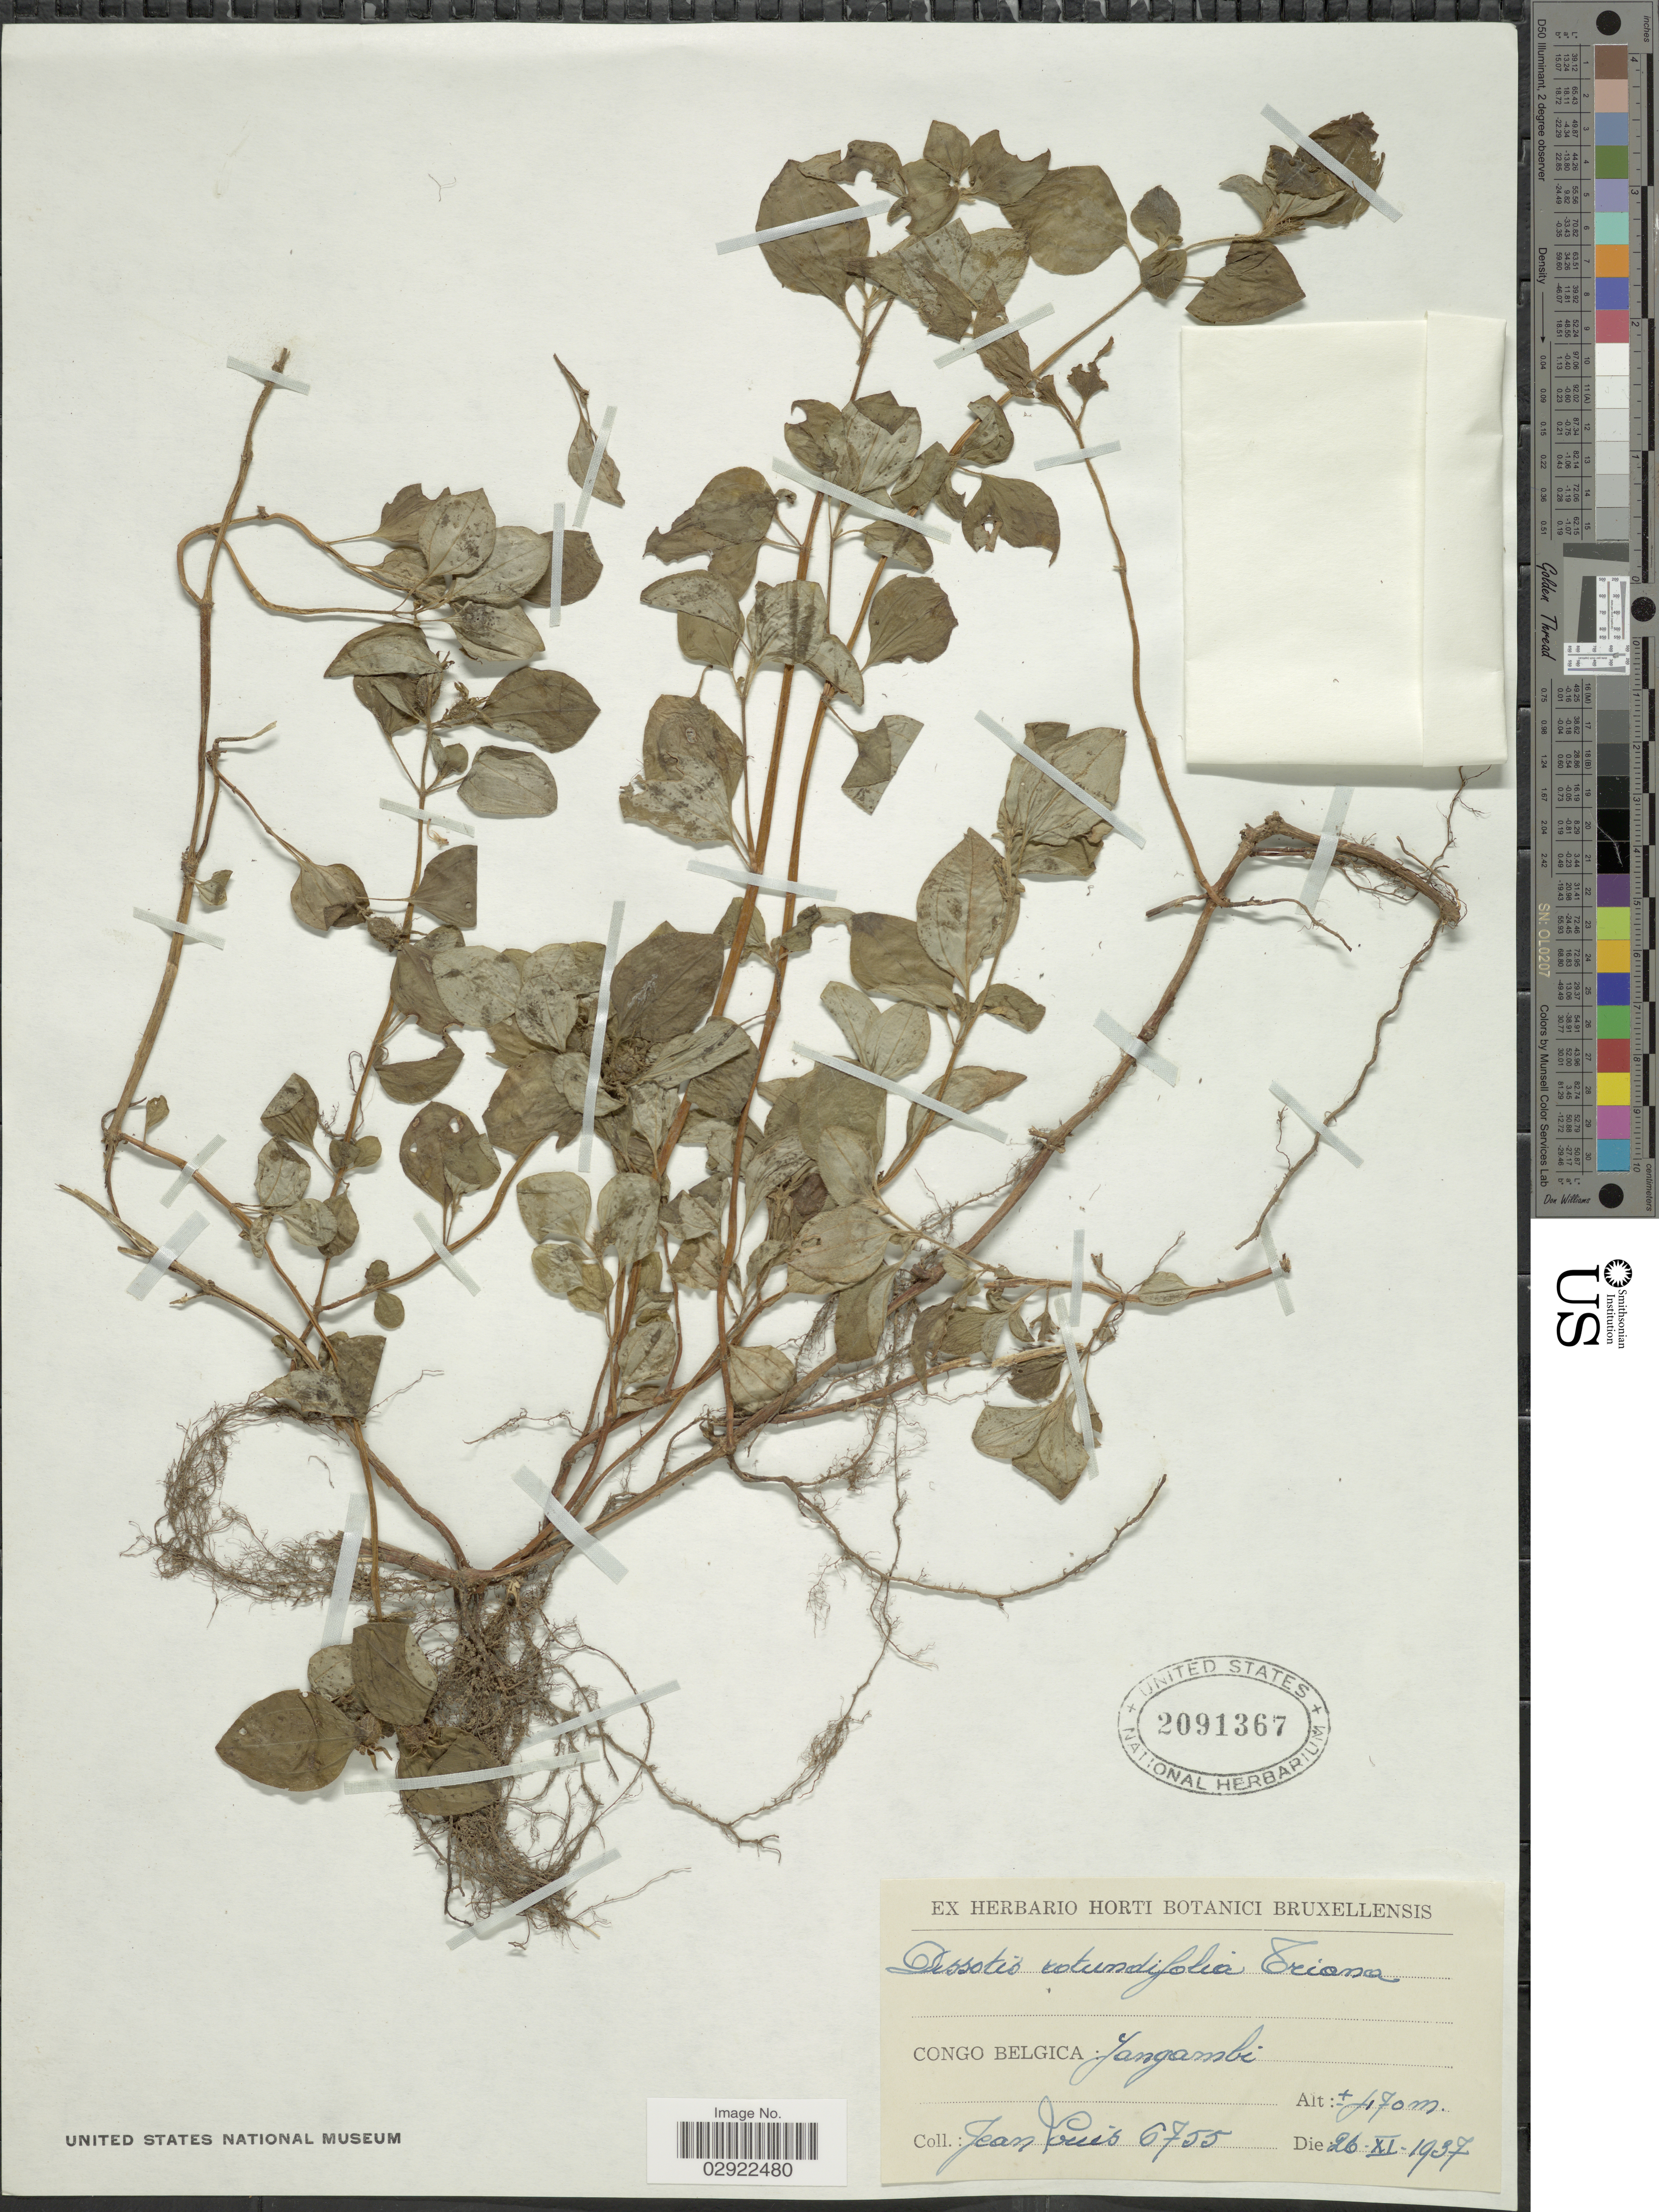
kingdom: Plantae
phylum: Tracheophyta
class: Magnoliopsida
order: Myrtales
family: Melastomataceae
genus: Heterotis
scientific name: Heterotis rotundifolia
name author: (Sm.) Jacq.-Fél.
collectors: J. Louis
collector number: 6755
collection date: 1937-11-26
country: Congo, Democratic Republic of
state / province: Tshopo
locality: Congo Belgica: Yangambi.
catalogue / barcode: US 2091367